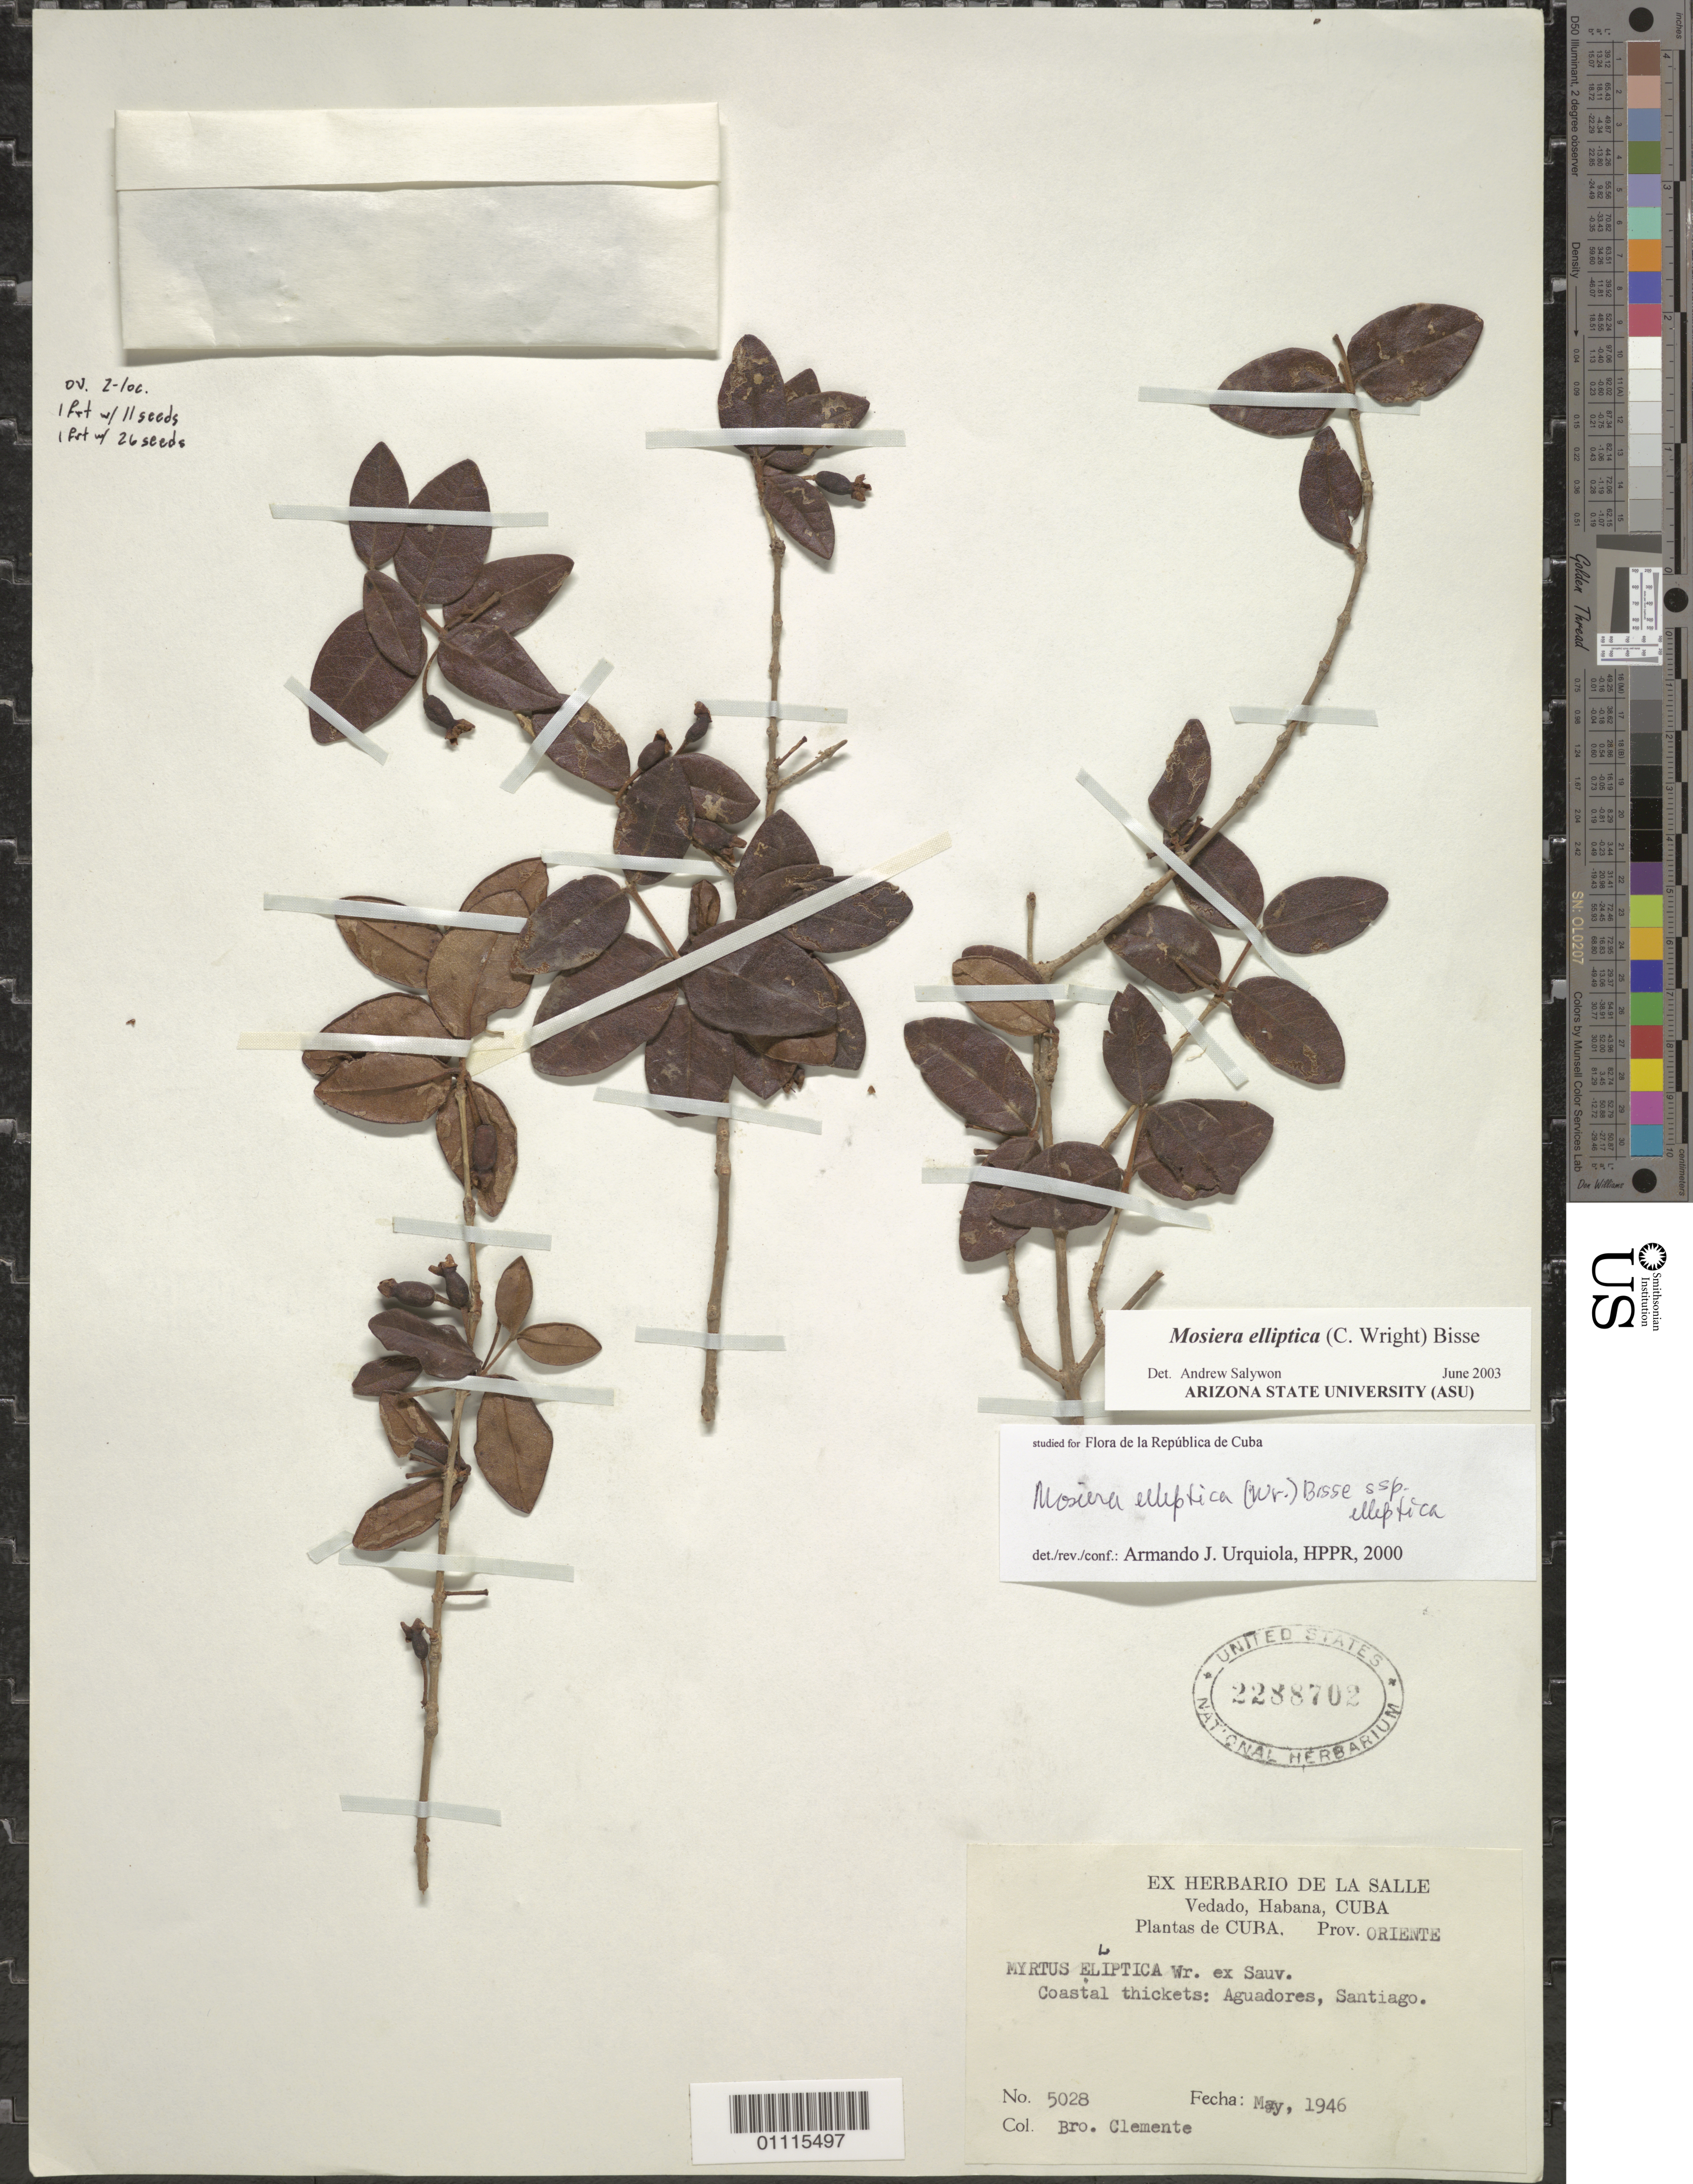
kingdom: Plantae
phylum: Tracheophyta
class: Magnoliopsida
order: Myrtales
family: Myrtaceae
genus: Mosiera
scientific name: Mosiera elliptica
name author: (C. Wright) Bisse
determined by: Salywon, A. M., (ASU)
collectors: Bro. Clemente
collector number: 5028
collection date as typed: May 1946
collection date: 1946-05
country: Cuba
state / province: Santiago de Cuba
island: Cuba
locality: Santiago, Aguadores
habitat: Coastal thickets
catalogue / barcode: US 2288702